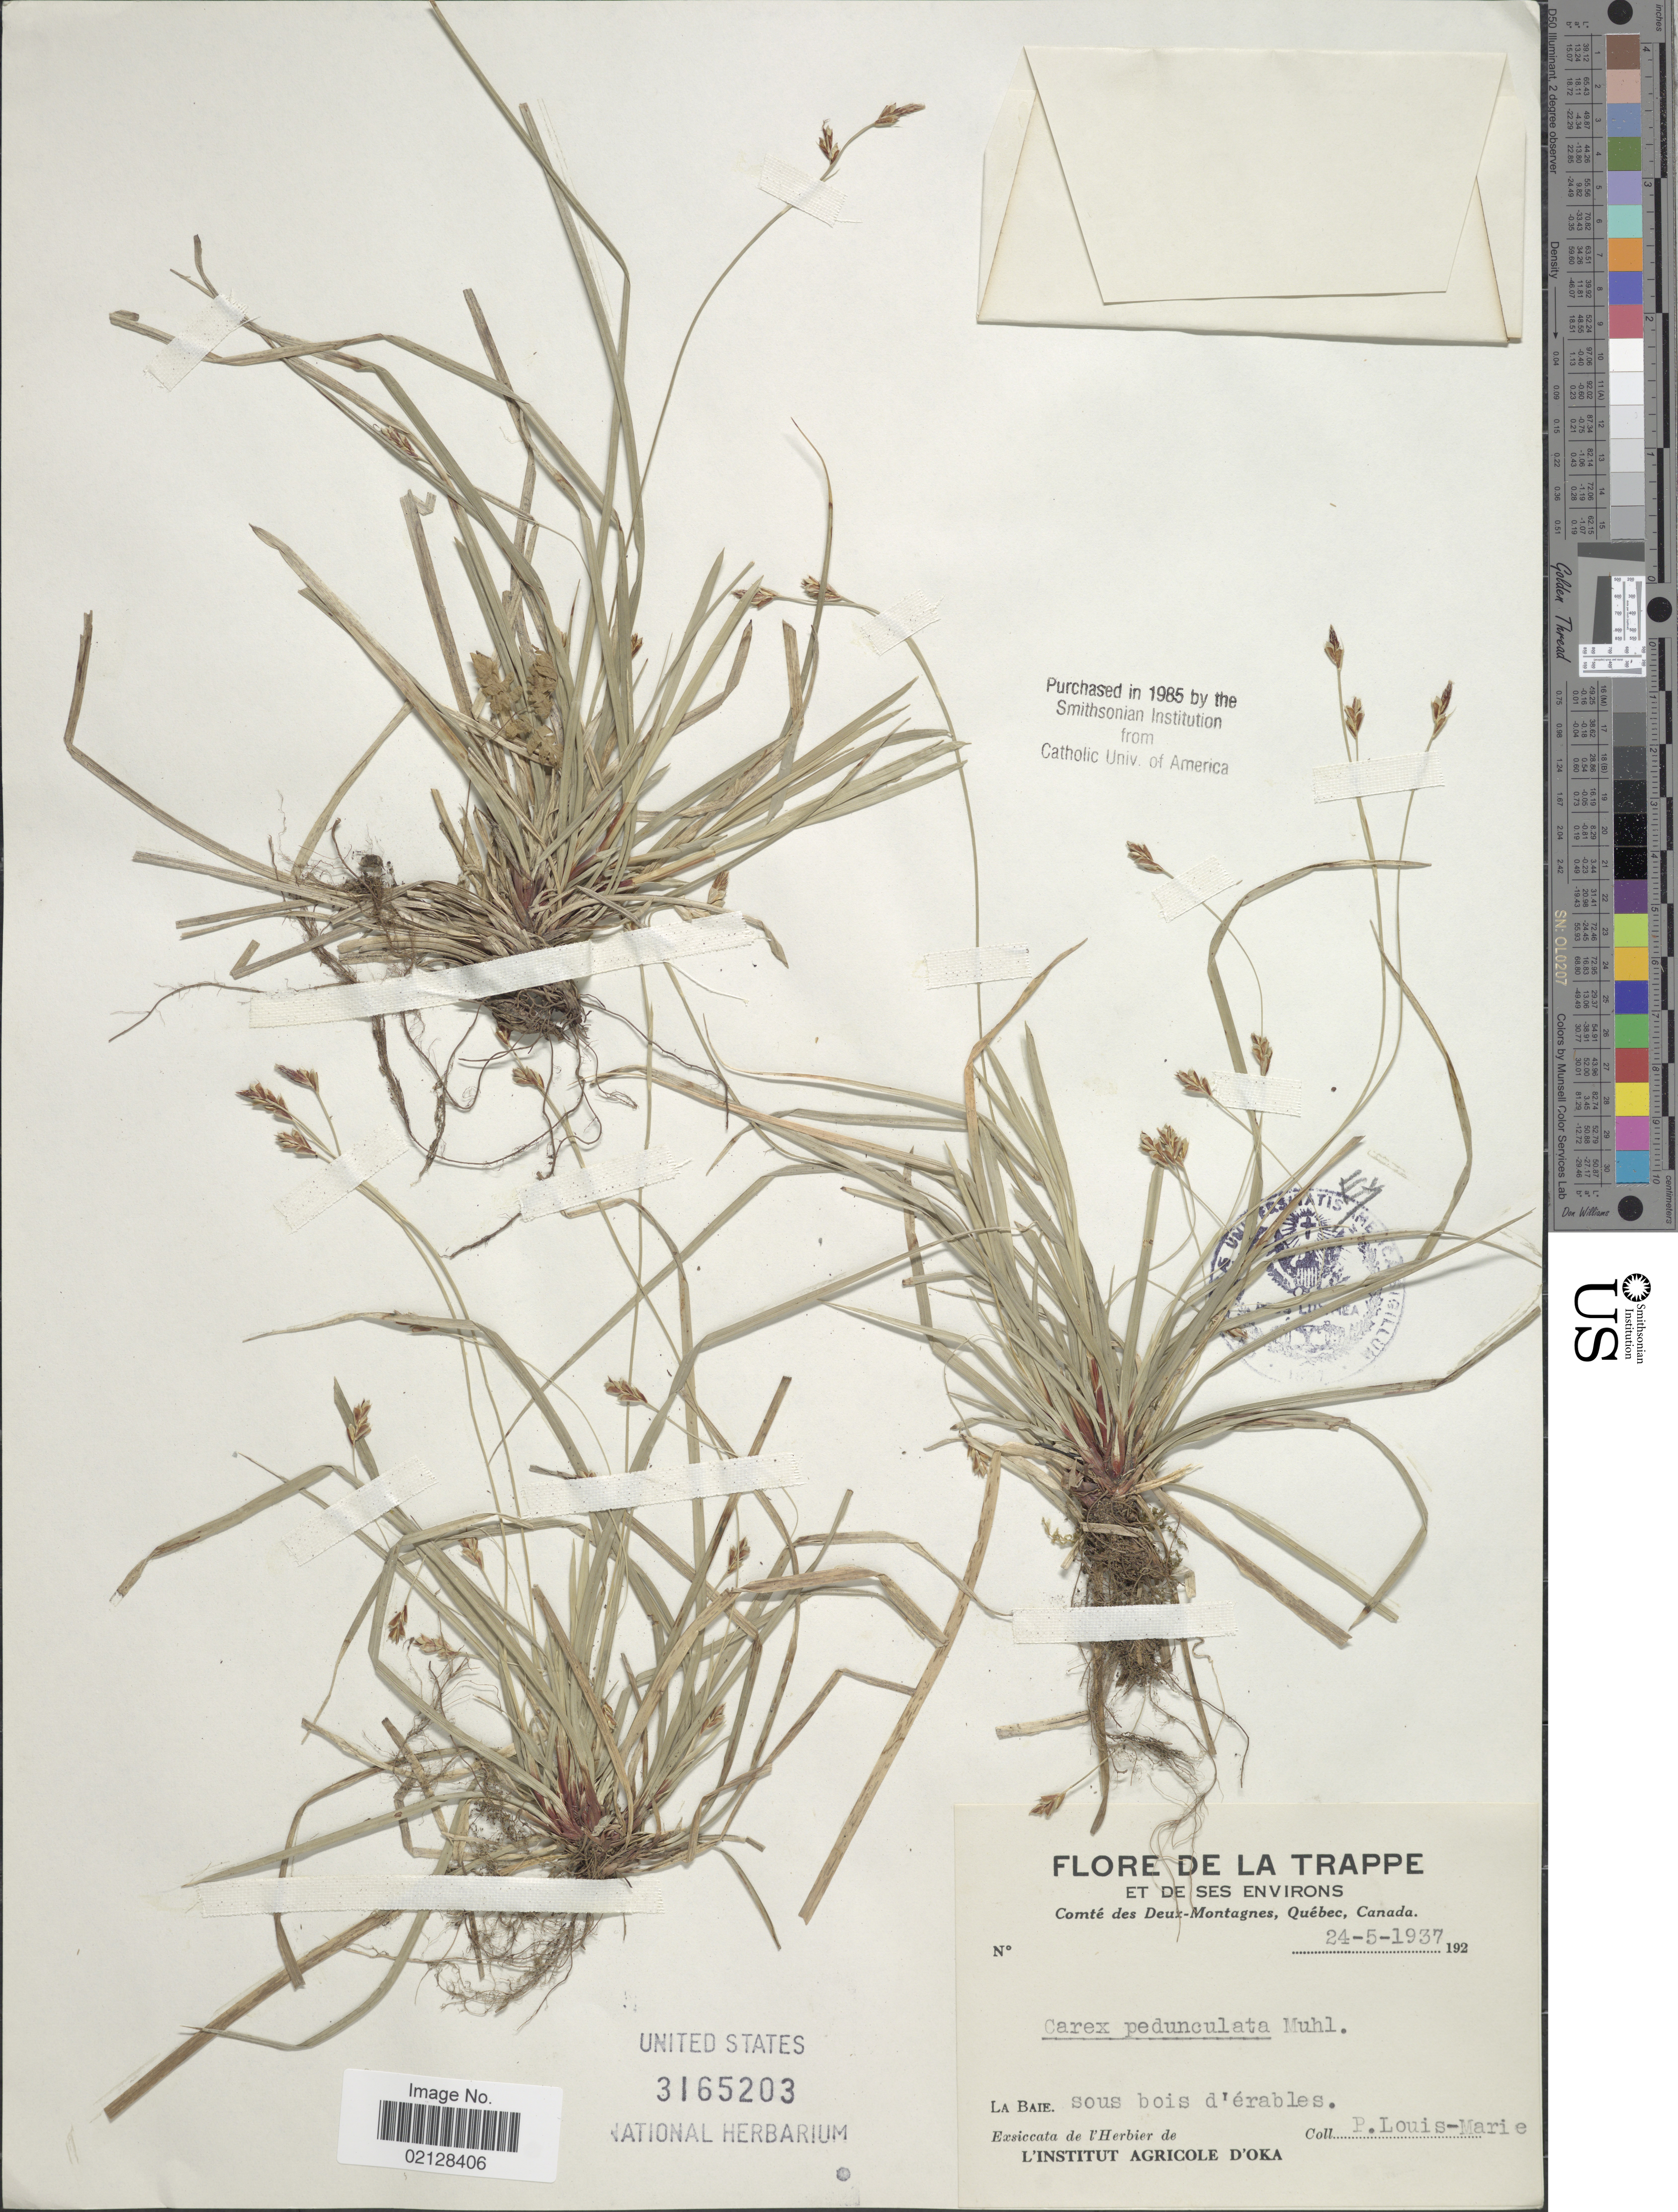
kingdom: Plantae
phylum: Tracheophyta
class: Liliopsida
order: Poales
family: Cyperaceae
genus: Carex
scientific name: Carex pedunculata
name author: Muhl. ex Willd.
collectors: L.-M. LaLonde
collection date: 1937-05-24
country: Canada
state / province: Quebec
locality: De La Trappe, Et De Ses Environs, Comte des Deux-Montagnes, Quebec, Canada, La Baie, sous bois d'erables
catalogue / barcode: US 3165203